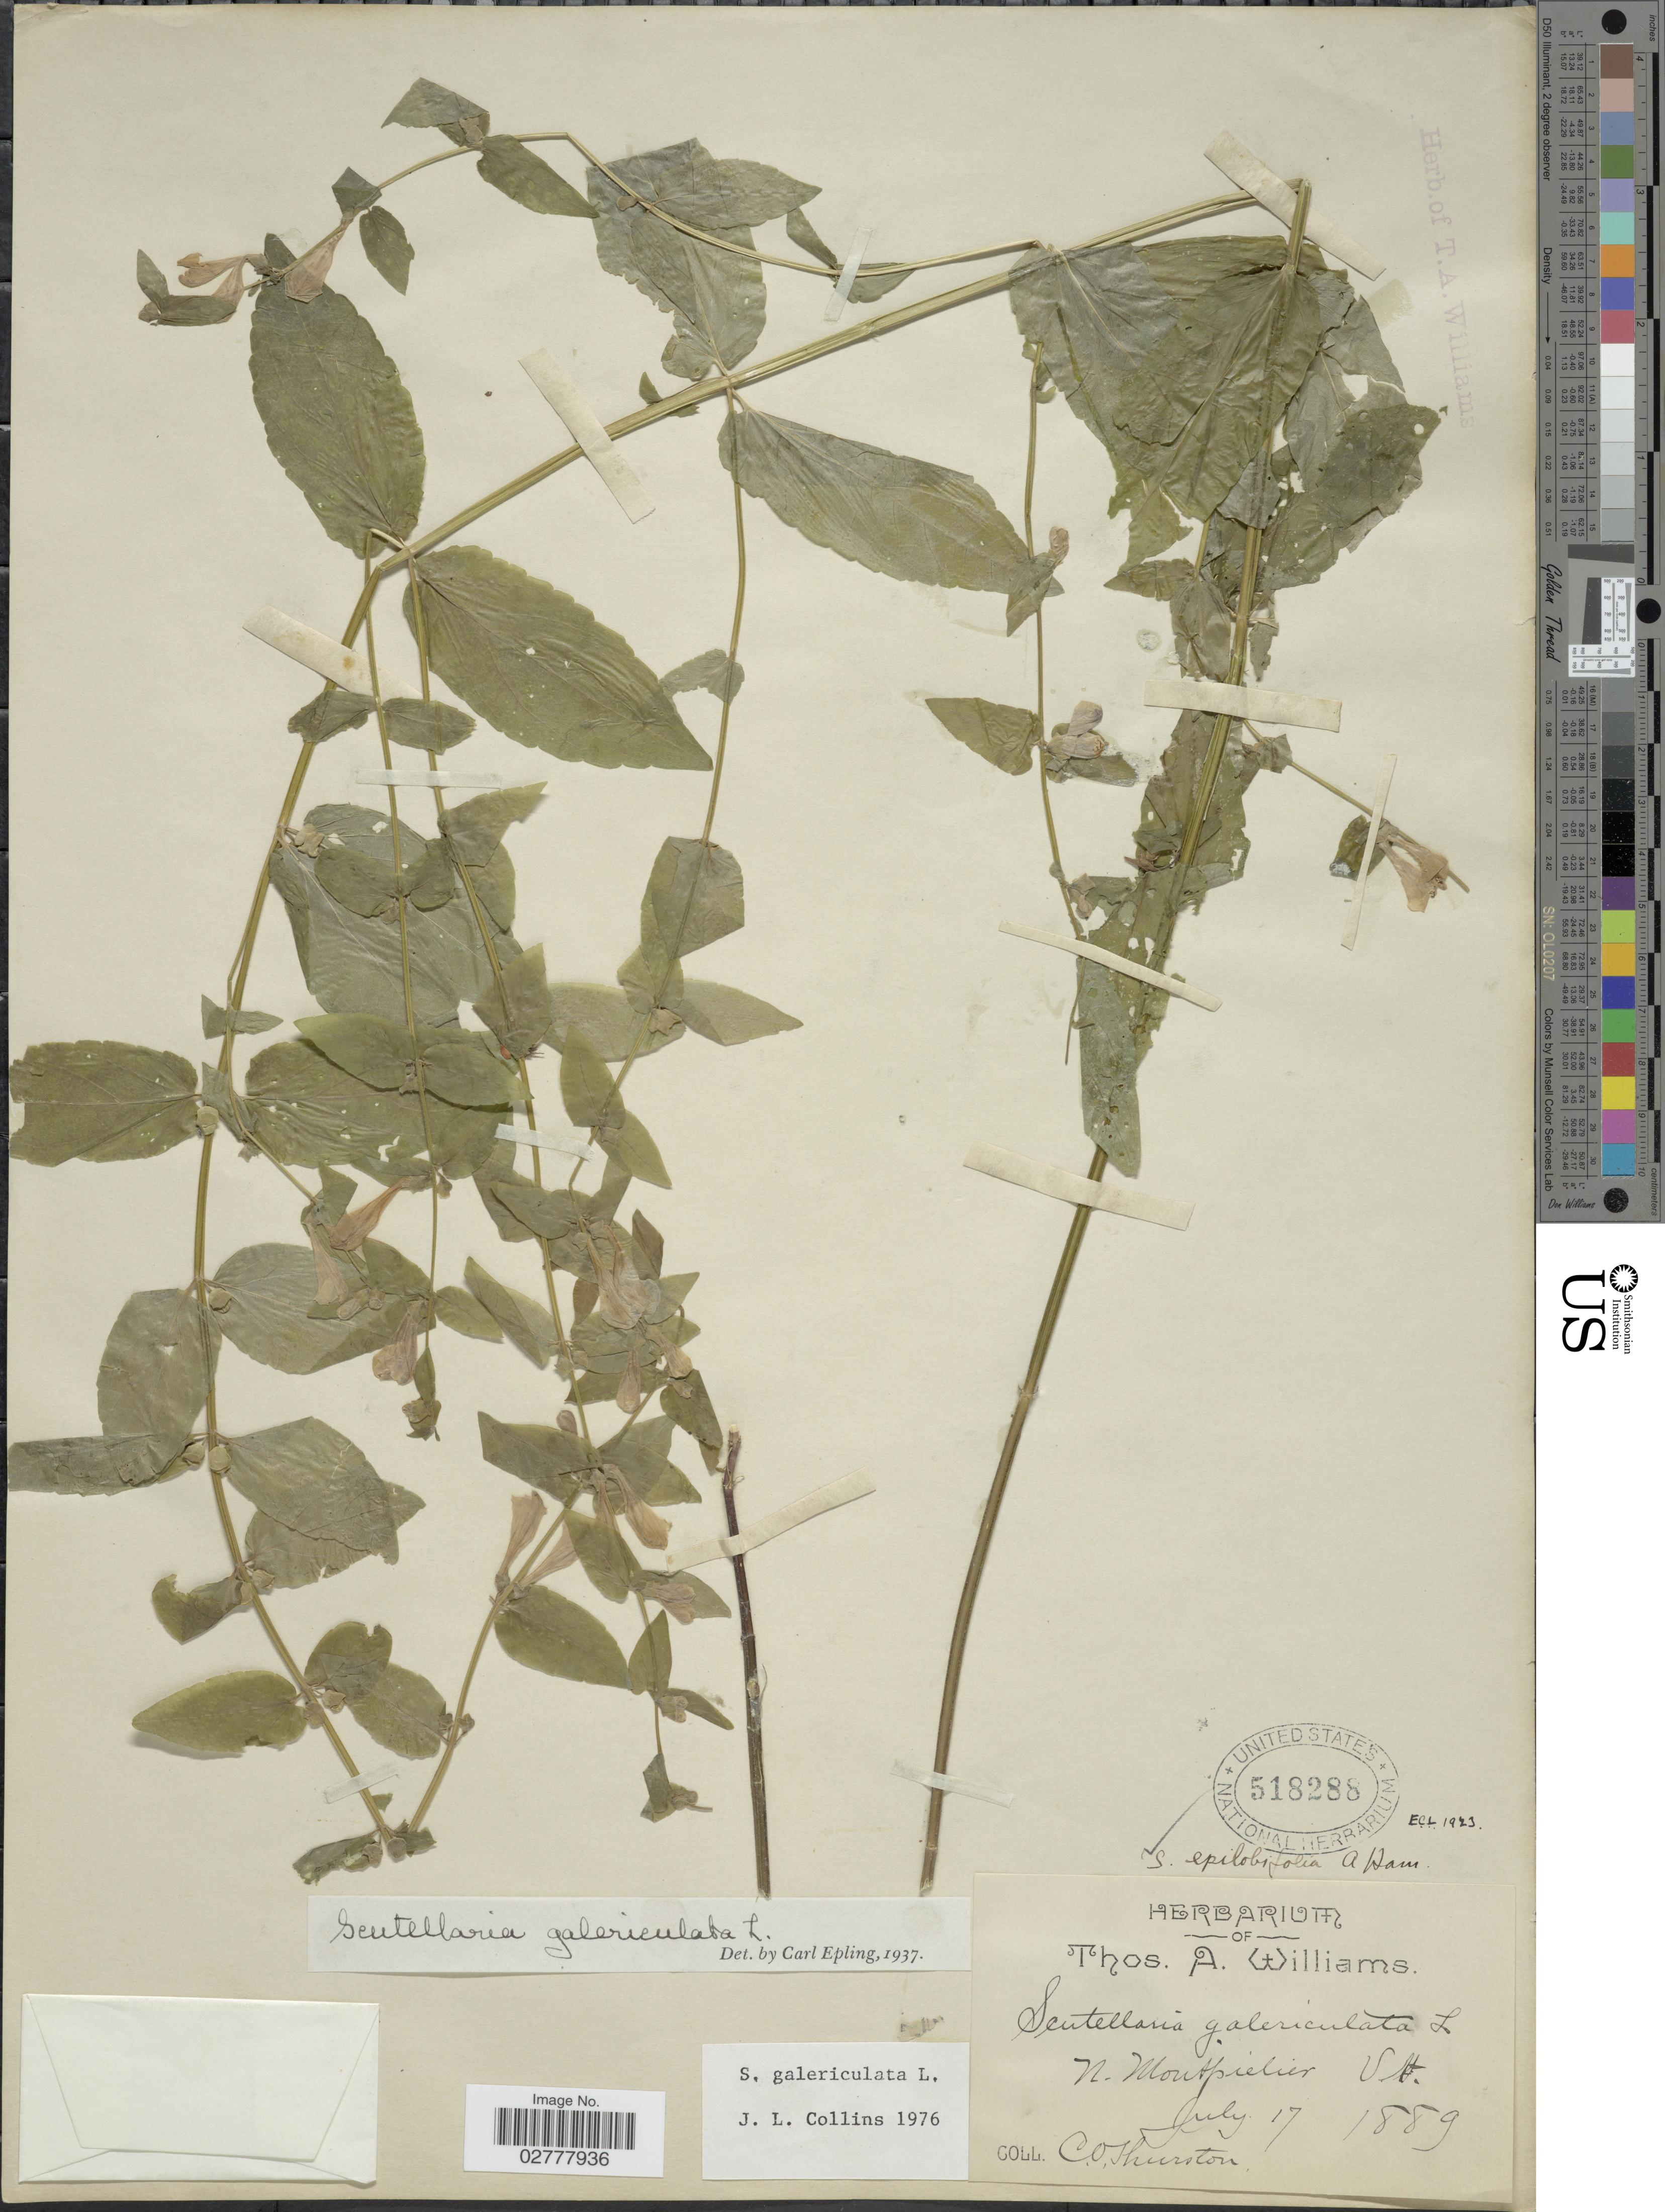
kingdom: Plantae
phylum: Tracheophyta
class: Magnoliopsida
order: Lamiales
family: Lamiaceae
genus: Scutellaria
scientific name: Scutellaria galericulata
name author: L.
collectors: C. Thurston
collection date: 1889-07-17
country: United States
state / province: Vermont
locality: N. Montpielier.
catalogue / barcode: US 518288